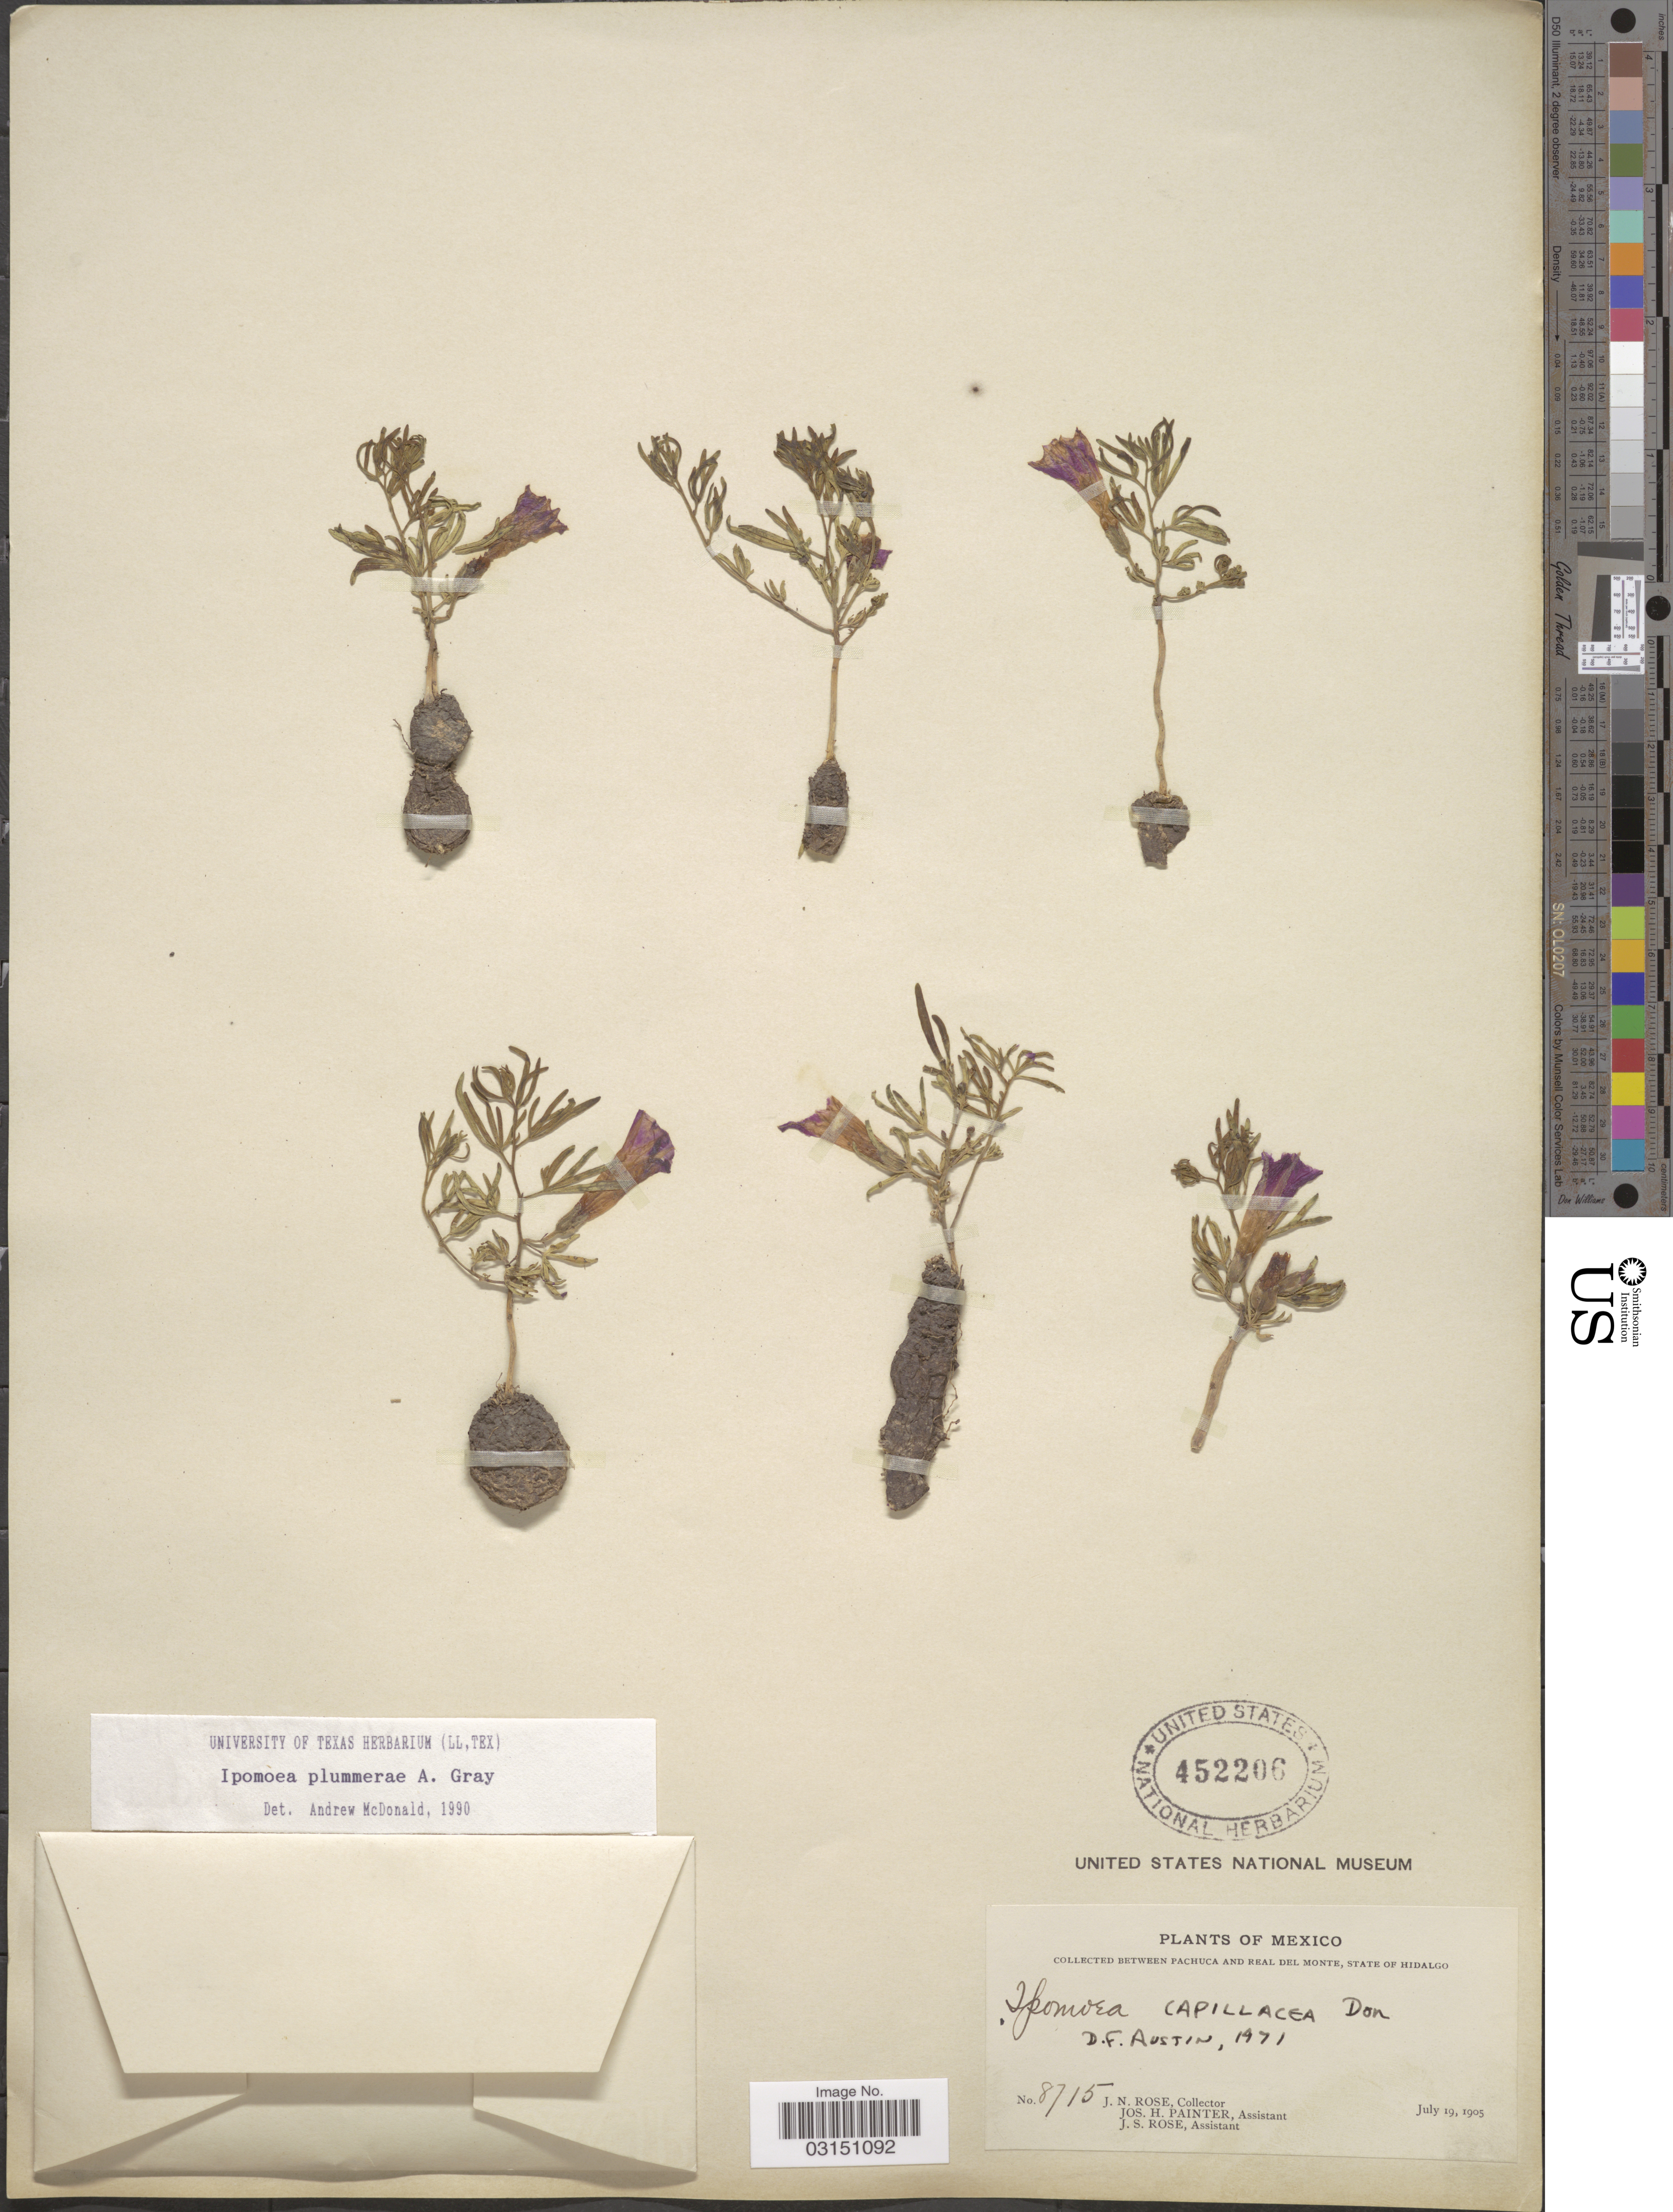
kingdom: Plantae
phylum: Tracheophyta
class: Magnoliopsida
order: Solanales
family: Convolvulaceae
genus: Ipomoea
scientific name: Ipomoea plummerae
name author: A. Gray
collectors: J. N. Rose, J. H. Painter & J. S. Rose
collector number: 8715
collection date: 1905-07-19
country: Mexico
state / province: Hidalgo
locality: Between Pachuca and Real del Monte.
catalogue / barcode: US 452206